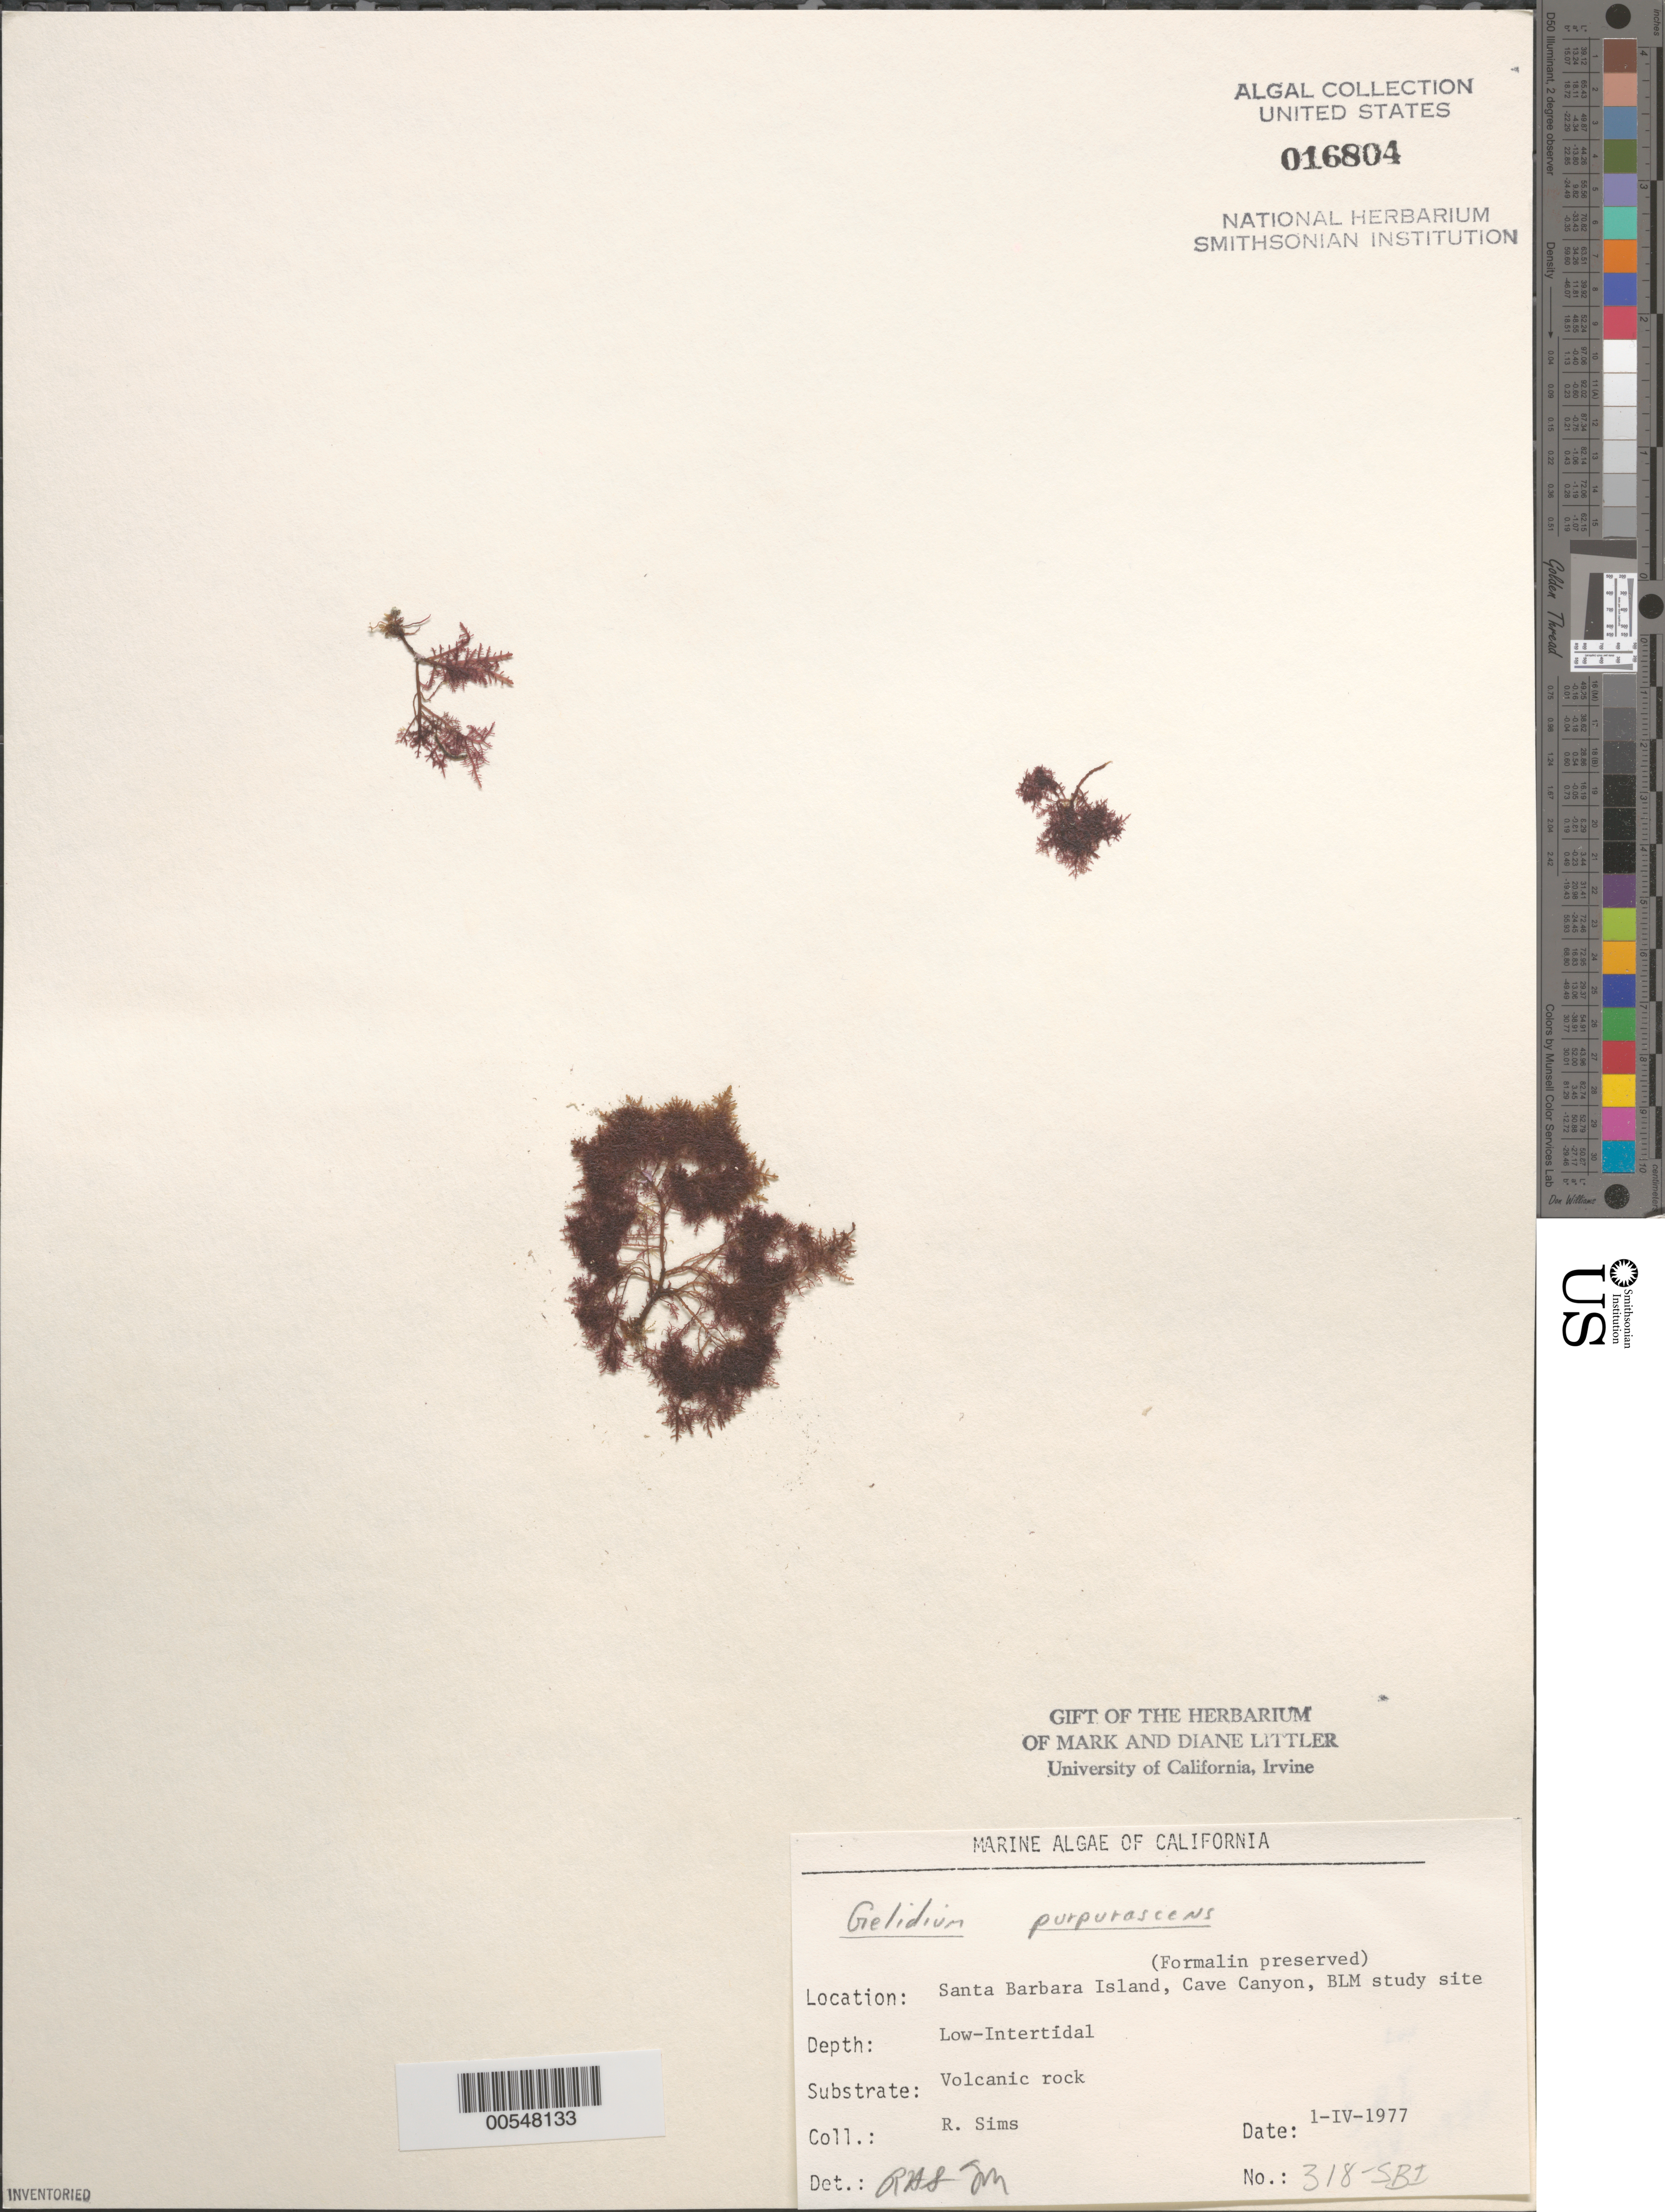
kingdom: Plantae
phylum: Rhodophyta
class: Florideophyceae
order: Gelidiales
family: Gelidiaceae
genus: Gelidium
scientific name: Gelidium purpurascens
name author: N.L. Gardner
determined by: Sims, Robert H.; Murray, S. N.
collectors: R. H. Sims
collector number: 318-sbi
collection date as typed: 01 Apr 1977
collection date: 1977-04-01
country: United States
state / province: California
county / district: Santa Barbara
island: Santa Barbara Island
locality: Cave Canyon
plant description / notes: BLM-SOCALBIGHT Rocky Intertidal Survey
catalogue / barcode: US 16804